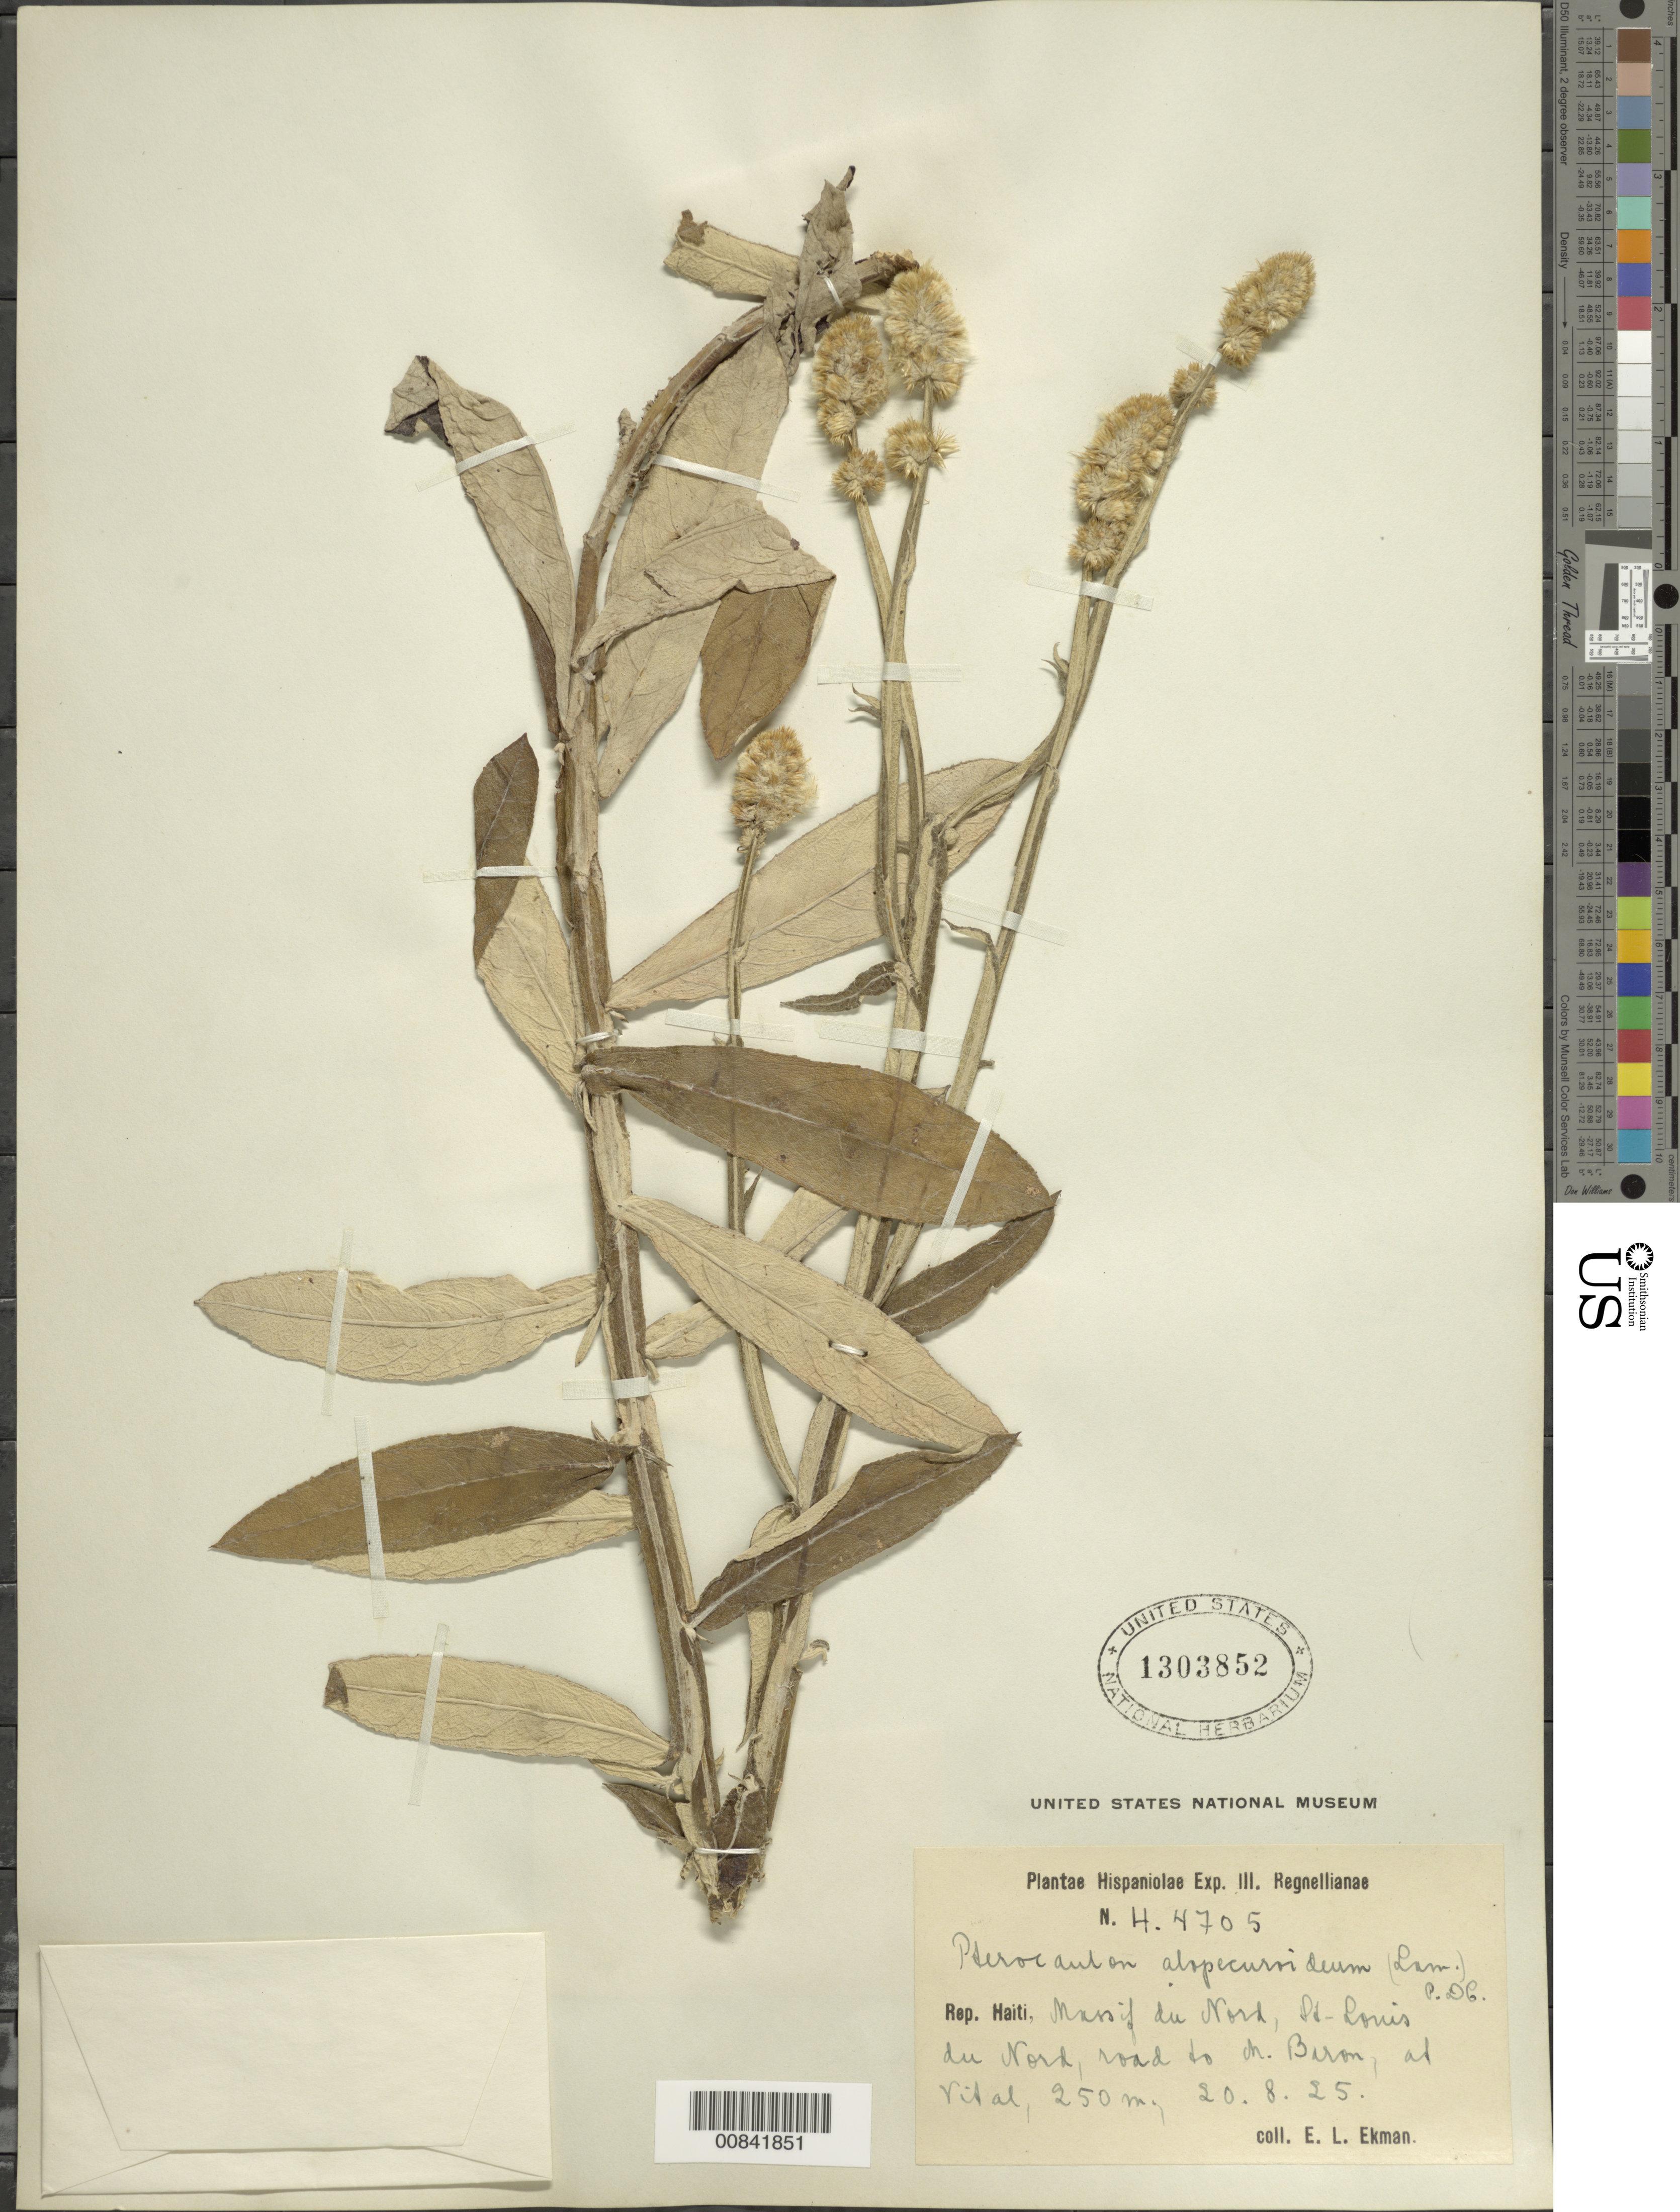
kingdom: Plantae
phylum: Tracheophyta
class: Magnoliopsida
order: Asterales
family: Asteraceae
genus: Pterocaulon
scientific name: Pterocaulon alopecuroides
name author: (Lam.) DC.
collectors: E. L. Ekman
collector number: H 4705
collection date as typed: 20 Aug 1925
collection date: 1925-08-20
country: Haiti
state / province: Nord-Ouest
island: Hispaniola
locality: Massif du Nord, St-Louis du Nord, road to M. Baron at Vital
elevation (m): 250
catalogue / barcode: US 1303852